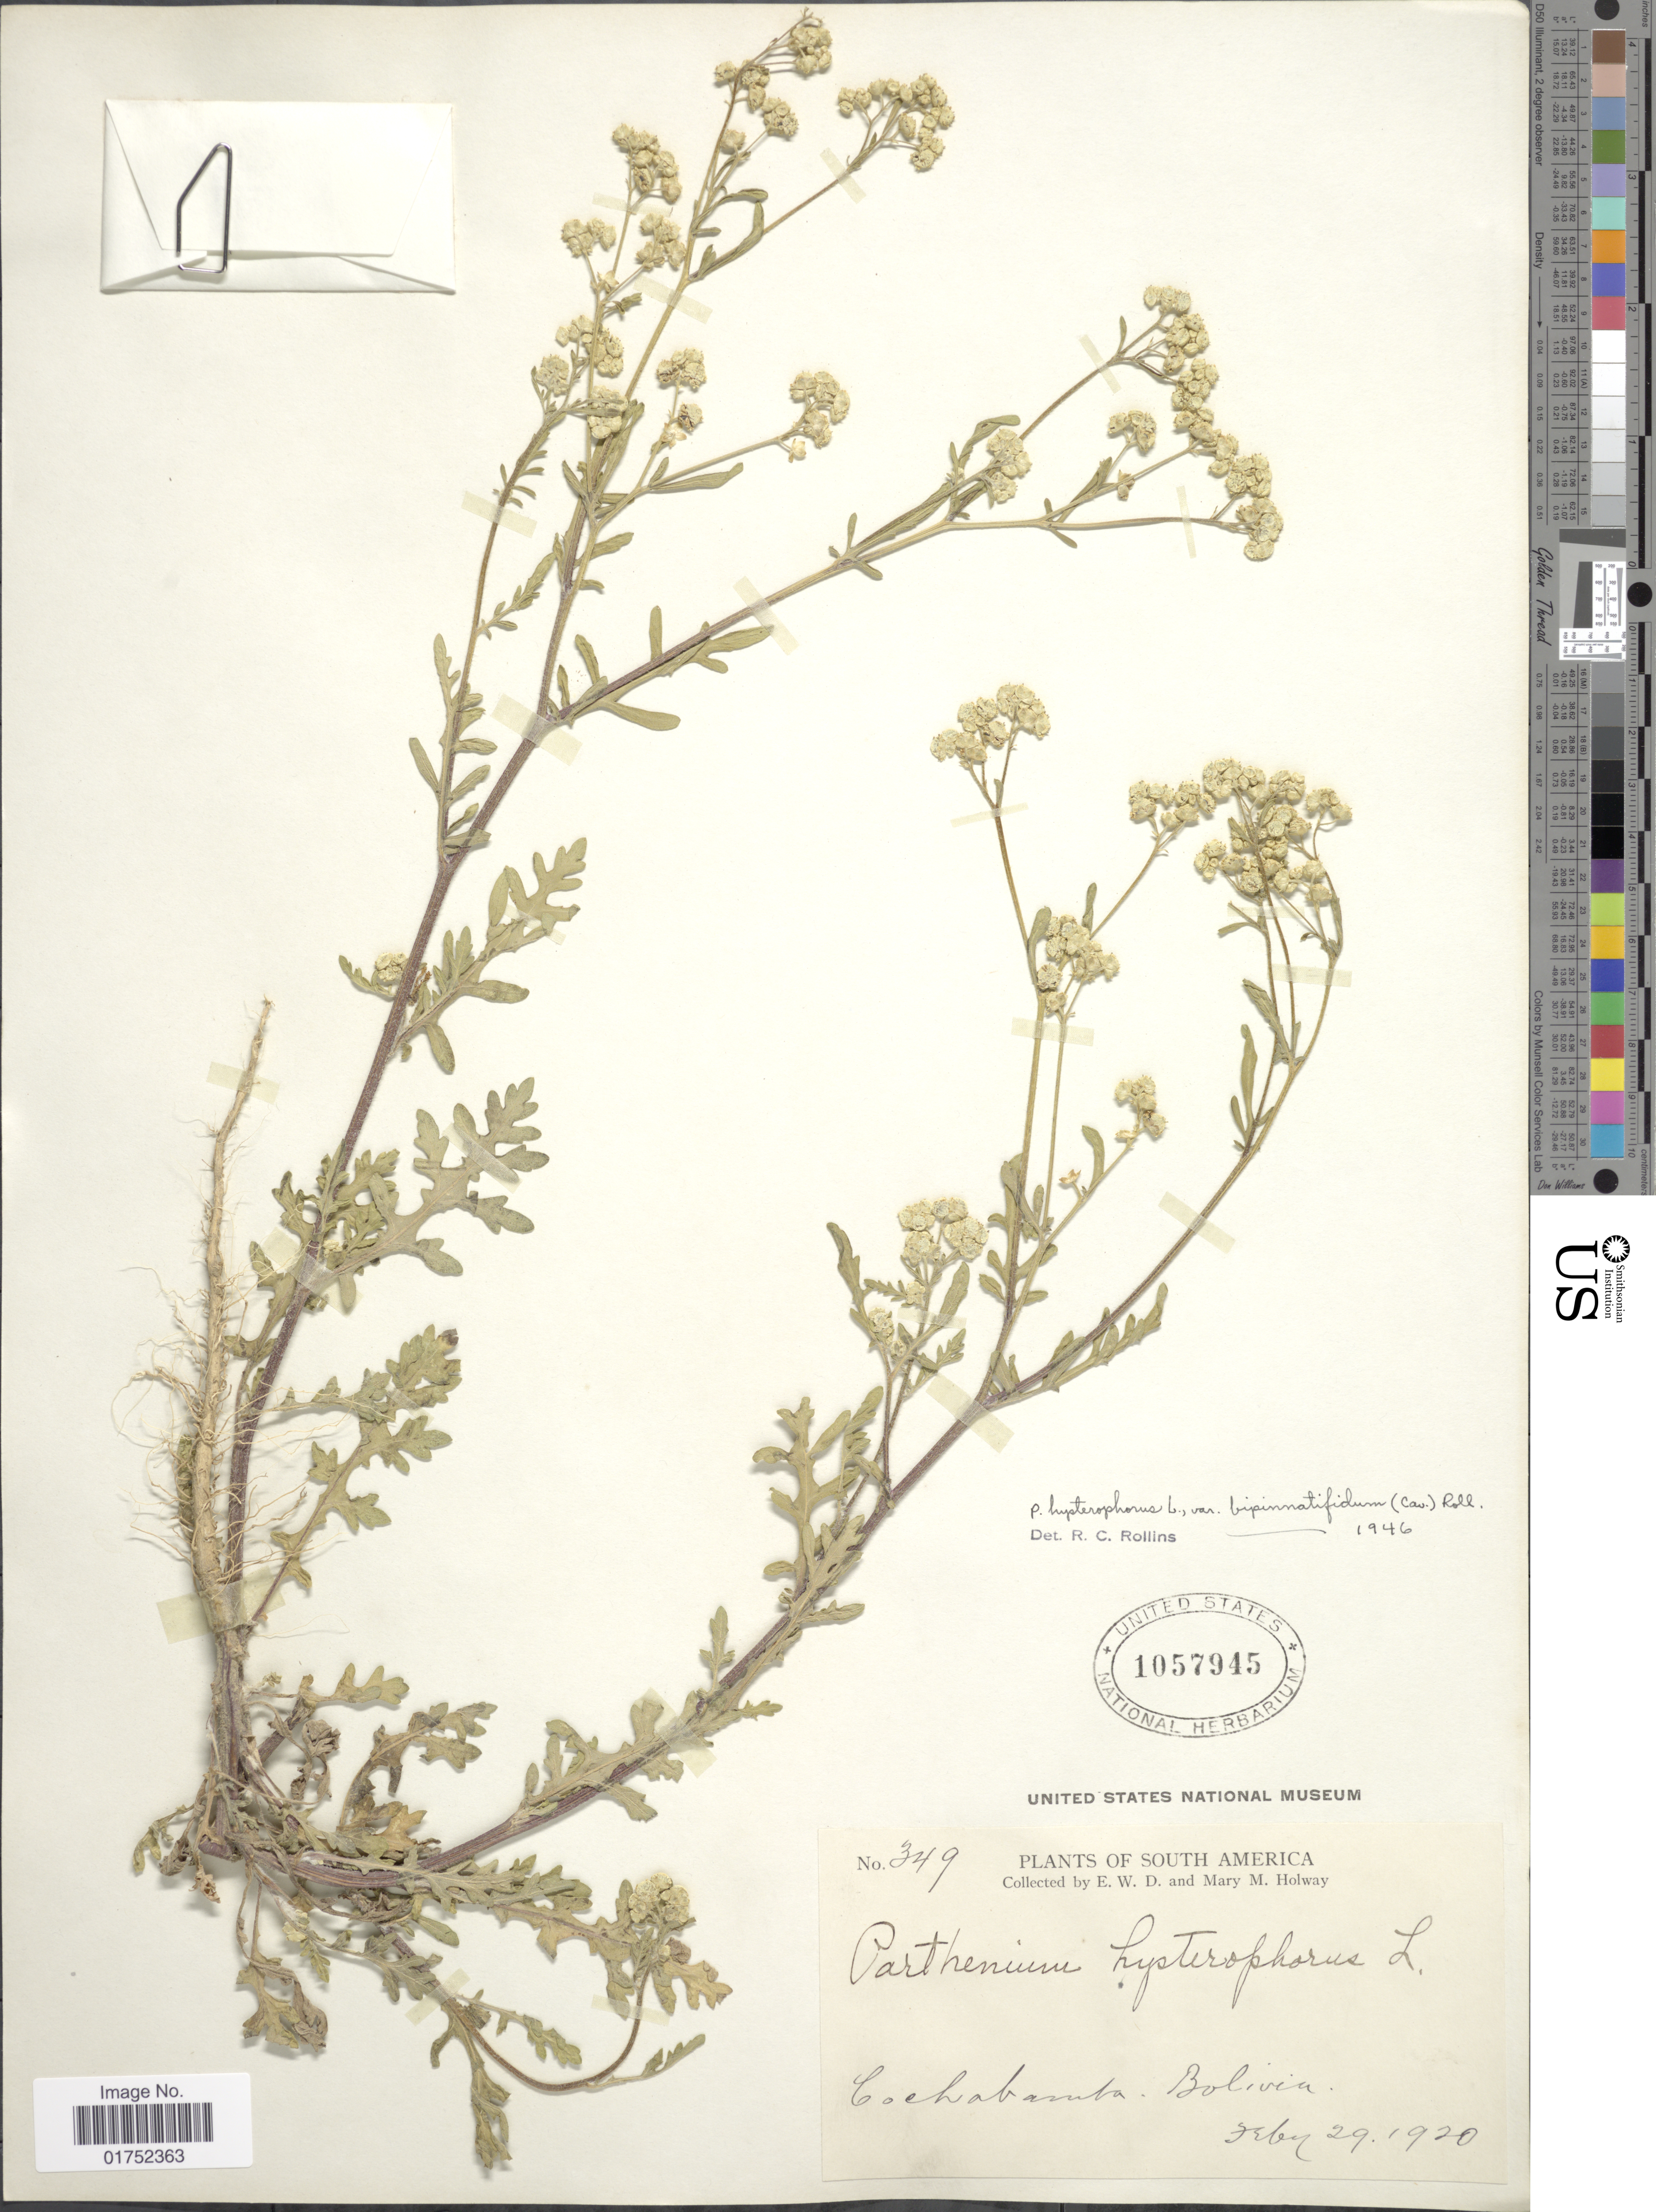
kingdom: Plantae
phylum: Tracheophyta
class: Magnoliopsida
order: Asterales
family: Asteraceae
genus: Parthenium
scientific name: Parthenium hysterophorus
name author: L.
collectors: E. W. D. Holway & M. M. Holway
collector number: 349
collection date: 1920-02-29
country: Bolivia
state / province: Cochabamba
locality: South America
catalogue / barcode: US 1057945